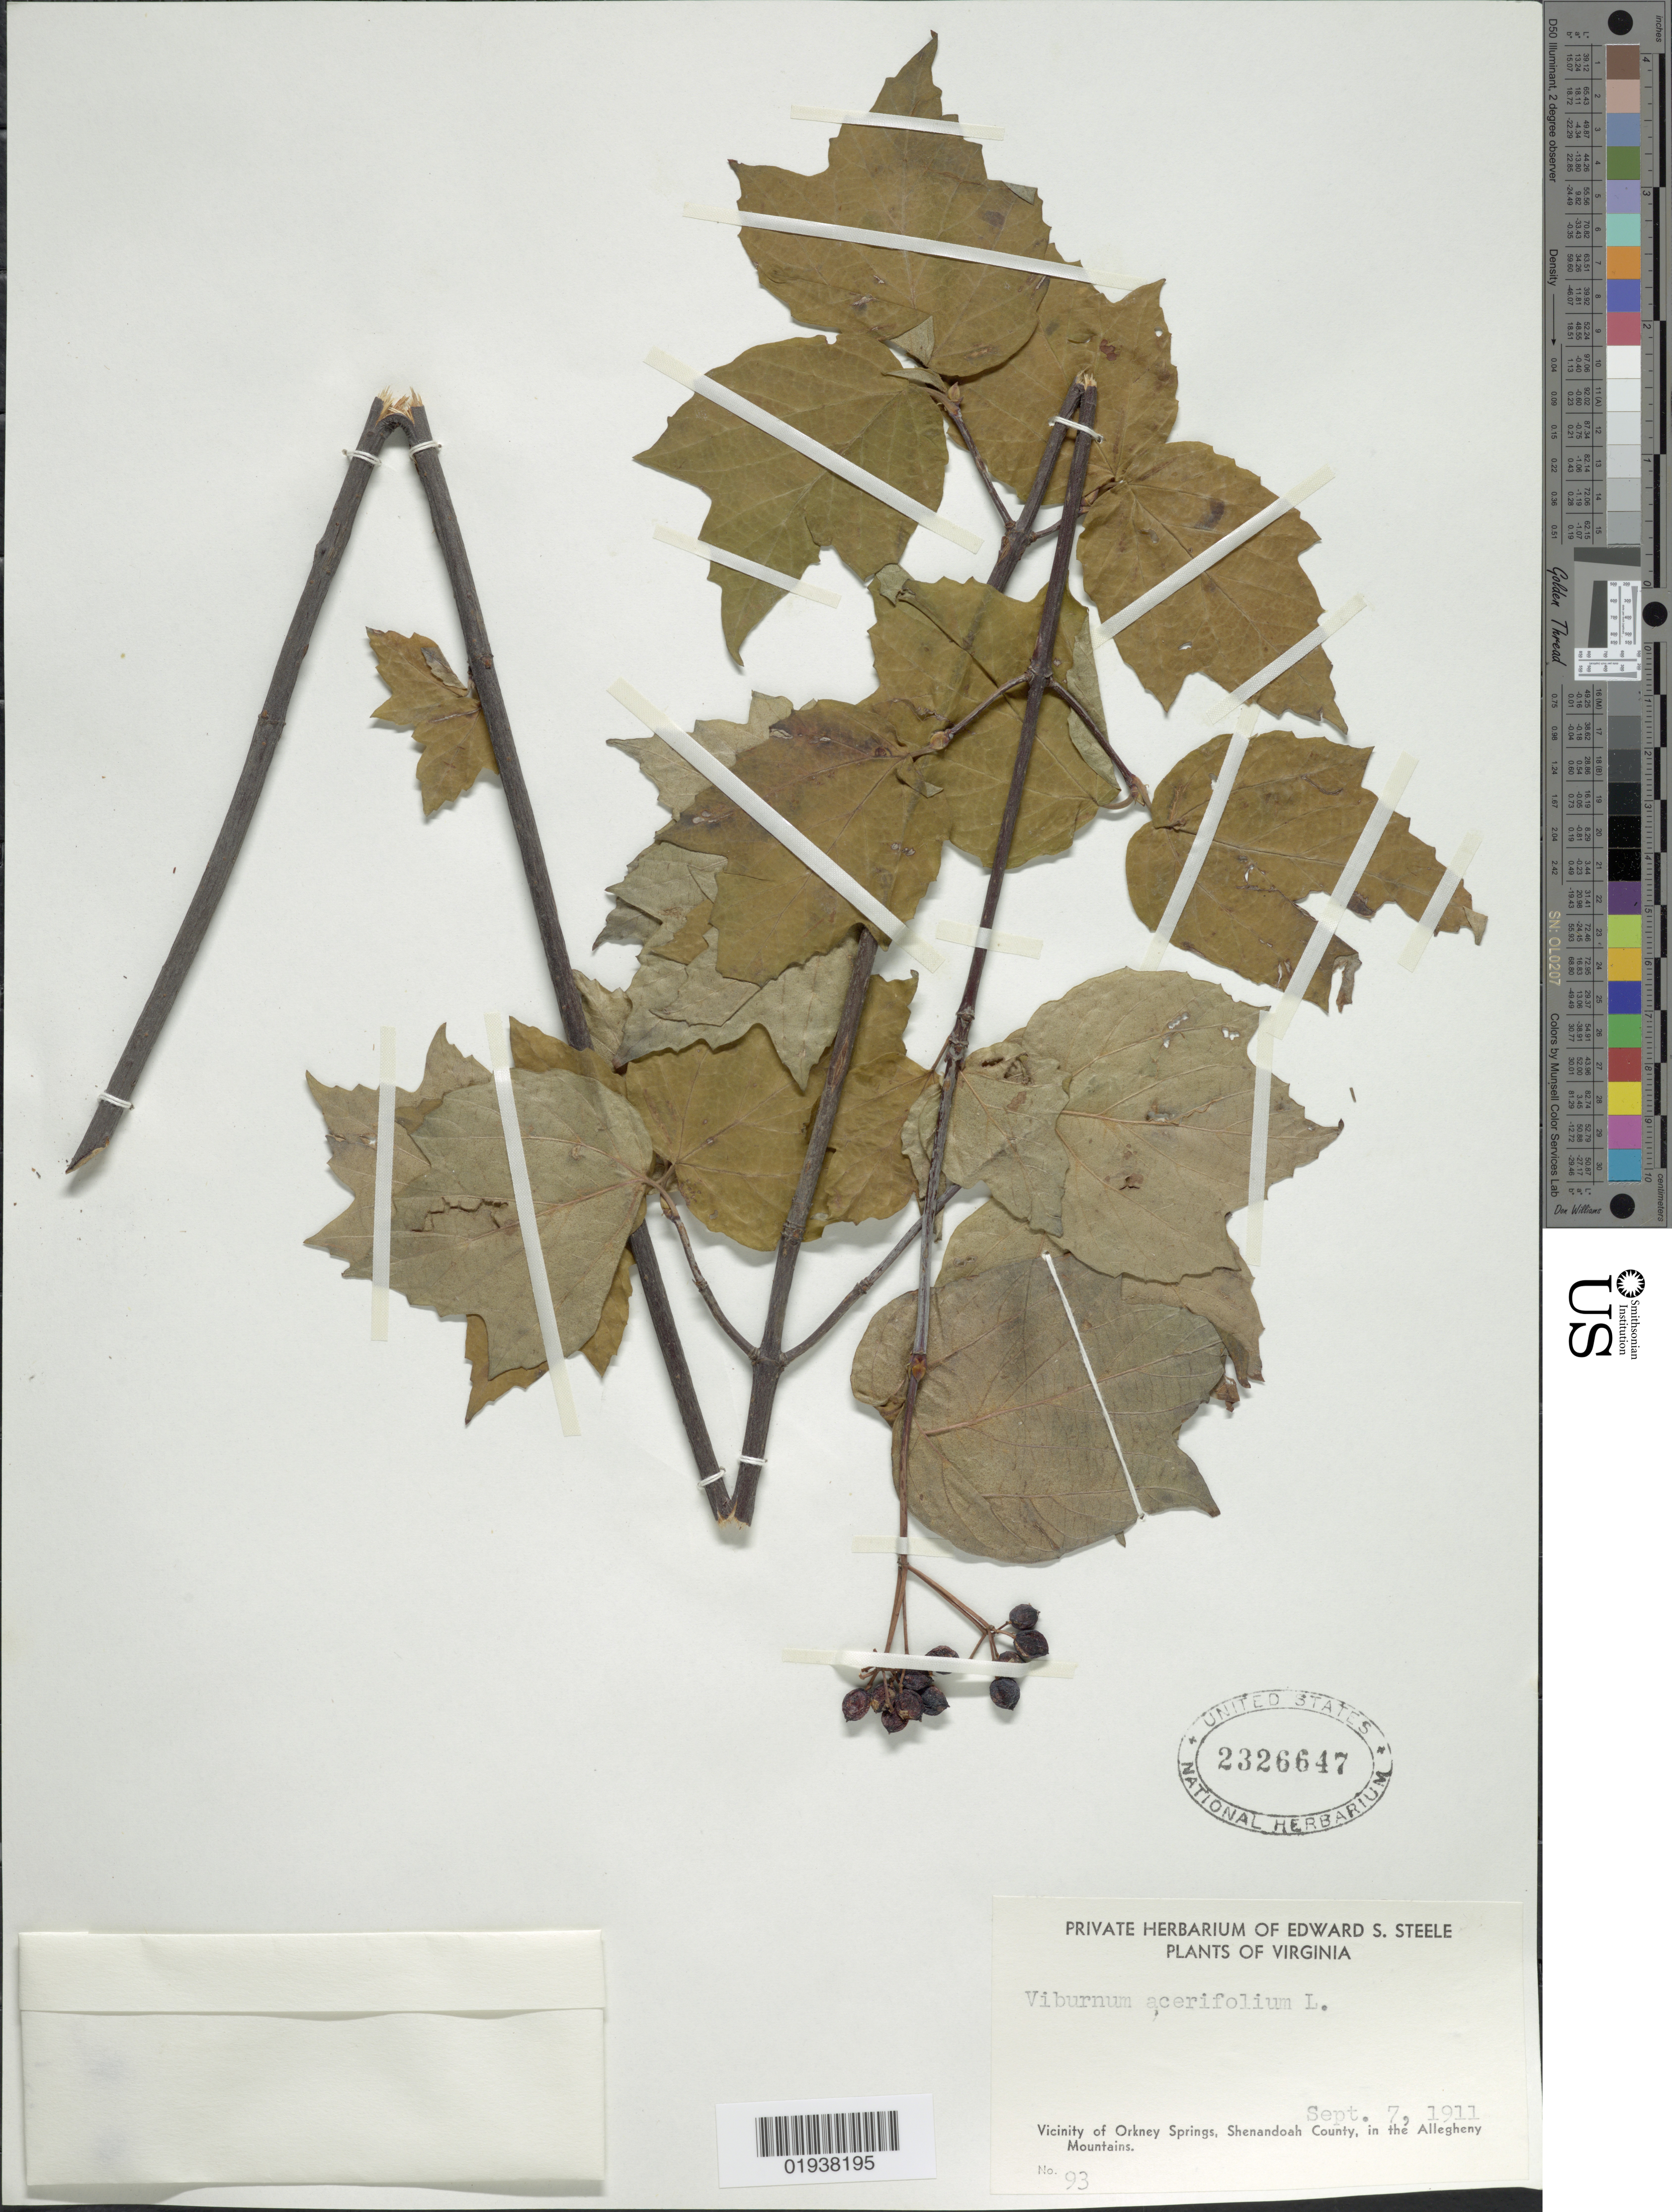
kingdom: Plantae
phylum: Tracheophyta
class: Magnoliopsida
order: Dipsacales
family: Viburnaceae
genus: Viburnum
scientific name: Viburnum acerifolium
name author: L.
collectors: E. Steele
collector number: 93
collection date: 1911-09-07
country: United States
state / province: Virginia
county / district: Shenandoah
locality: Vicinity of Orkney Springs, Shenandoah County, in the Allegheny Mountains.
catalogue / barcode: US 2326647